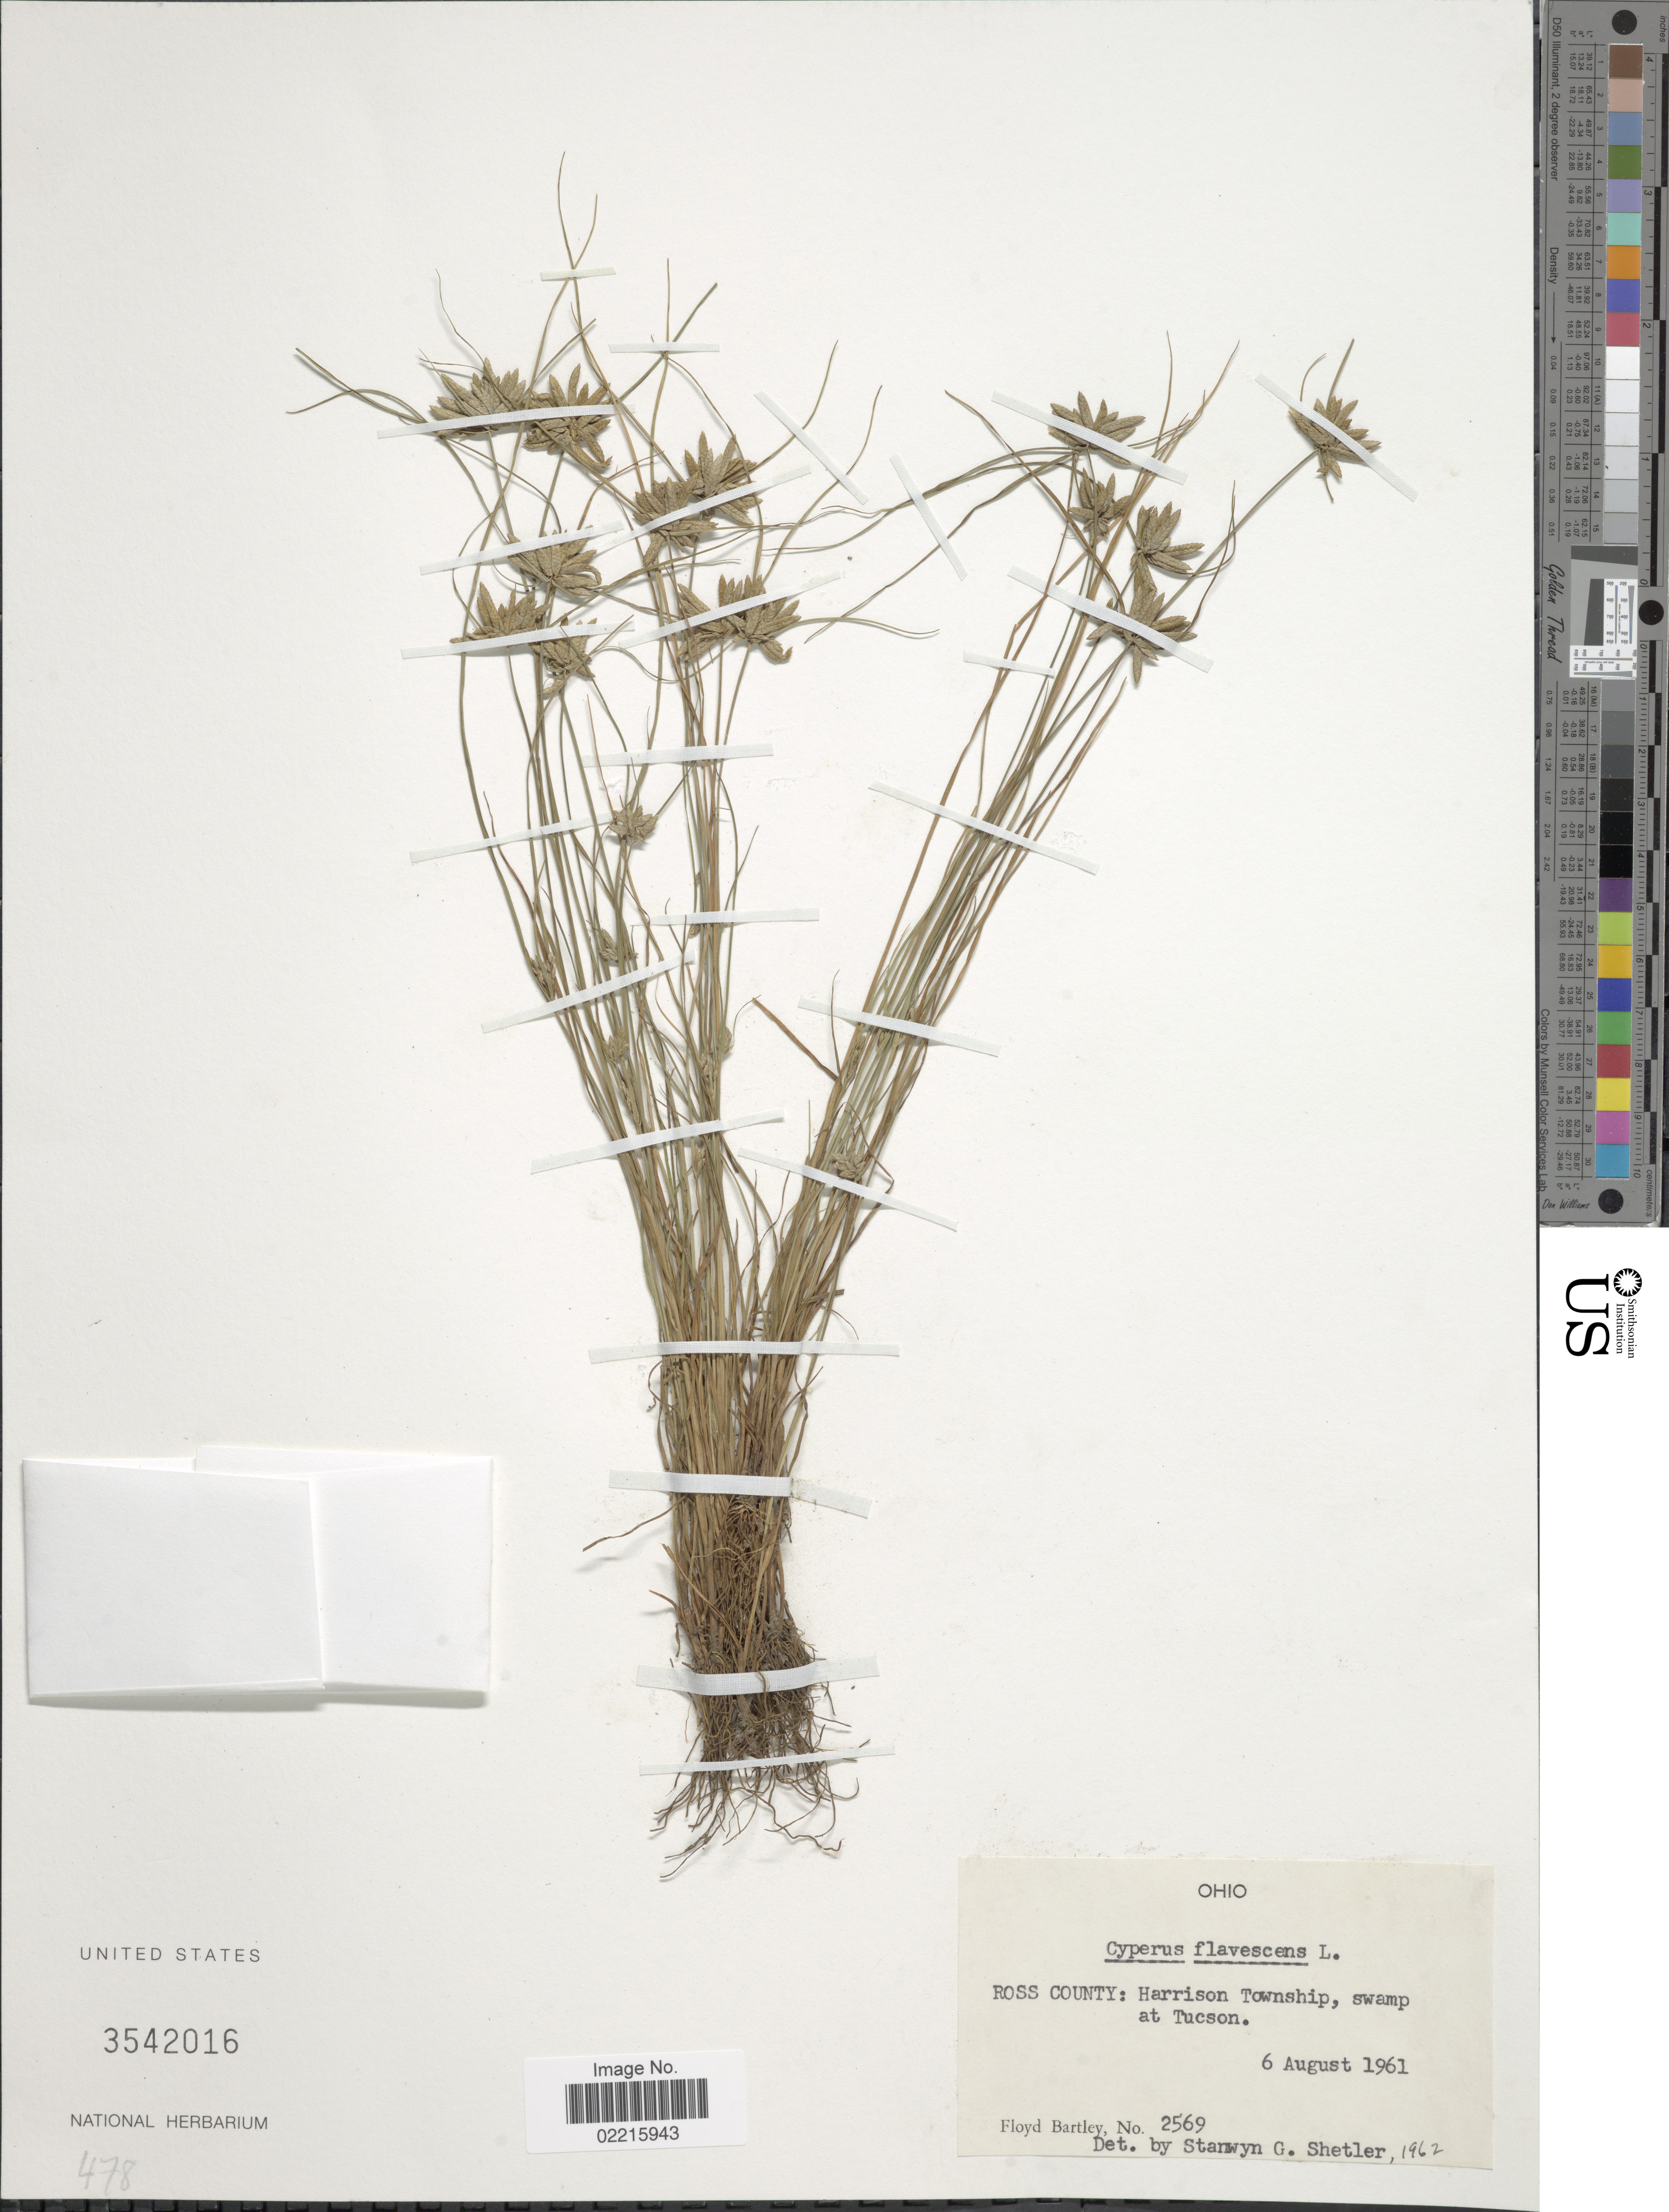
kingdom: Plantae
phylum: Tracheophyta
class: Liliopsida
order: Poales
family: Cyperaceae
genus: Cyperus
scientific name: Cyperus flavescens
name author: L.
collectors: F. Bartley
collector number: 2569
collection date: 1961-08-06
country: United States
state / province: Ohio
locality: Ross County: Harrison Township, swamp at Tucson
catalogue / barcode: US 3542016